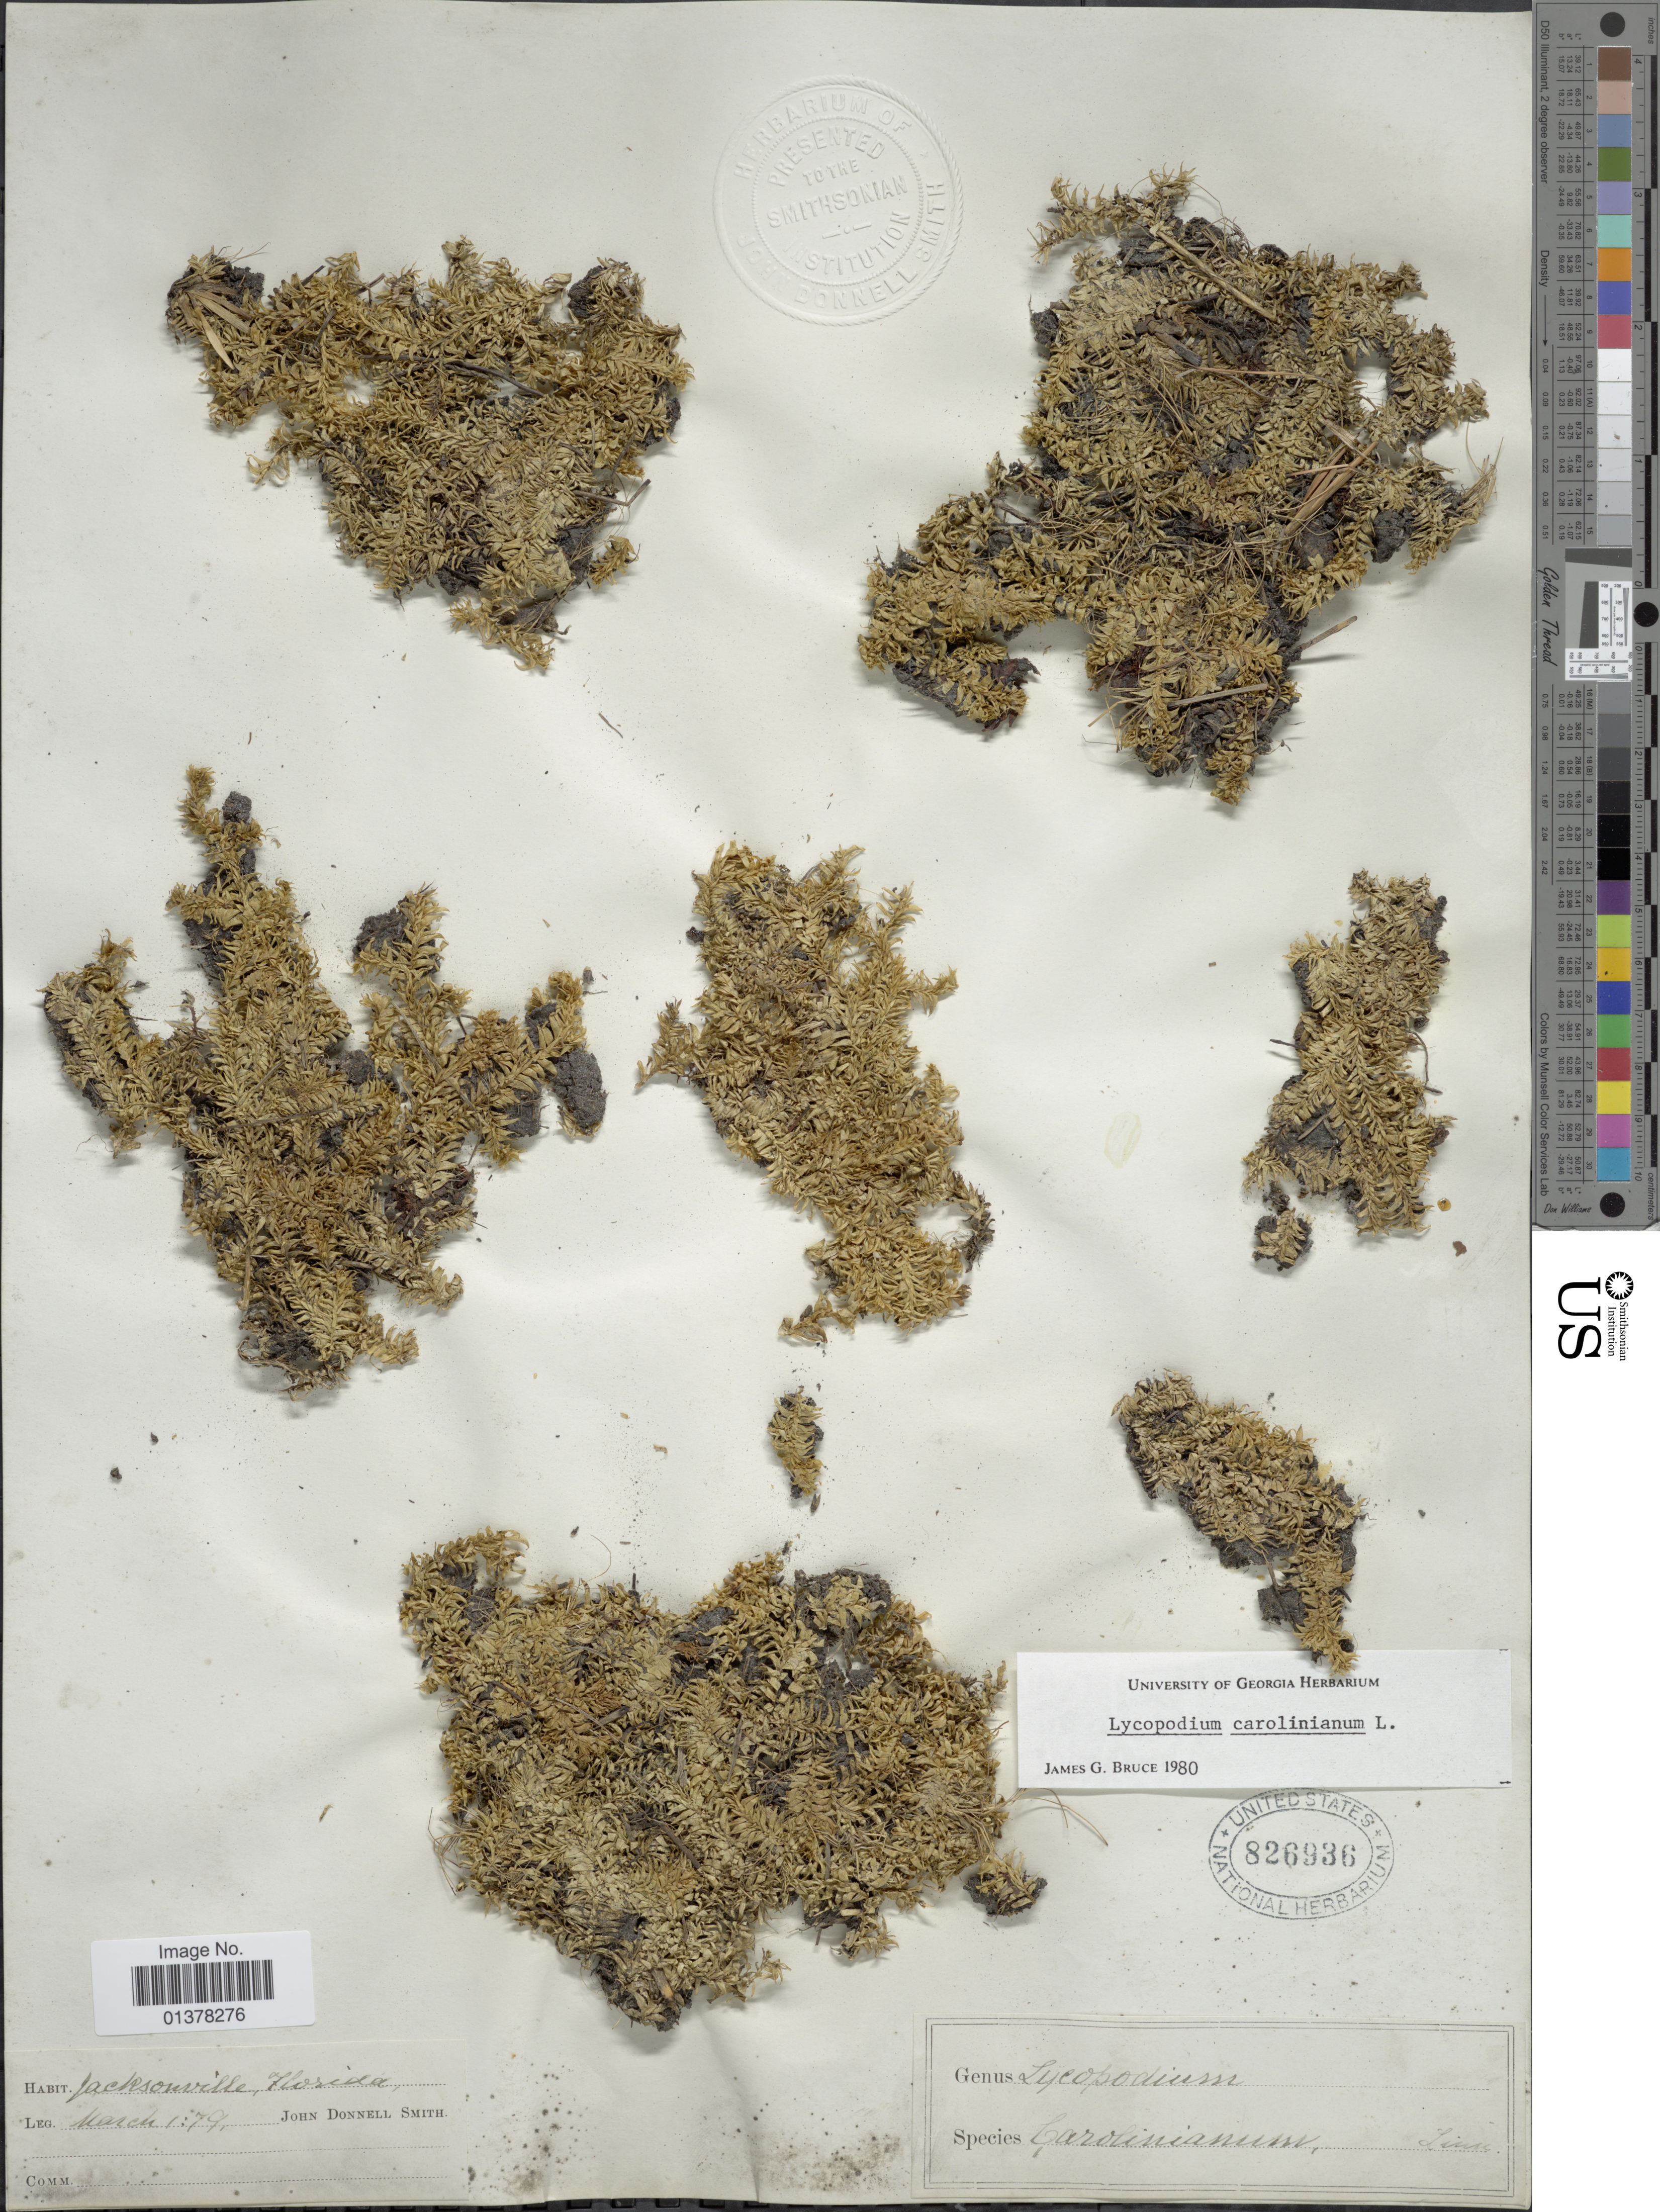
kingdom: Plantae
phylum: Tracheophyta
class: Lycopodiopsida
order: Lycopodiales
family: Lycopodiaceae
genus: Pseudolycopodiella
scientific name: Pseudolycopodiella caroliniana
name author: (L.) Holub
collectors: J. Donnell Smith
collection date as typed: Transcribed d/m/y: 1/3/79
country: United States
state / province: Florida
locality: Jacksonville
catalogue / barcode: US 826936